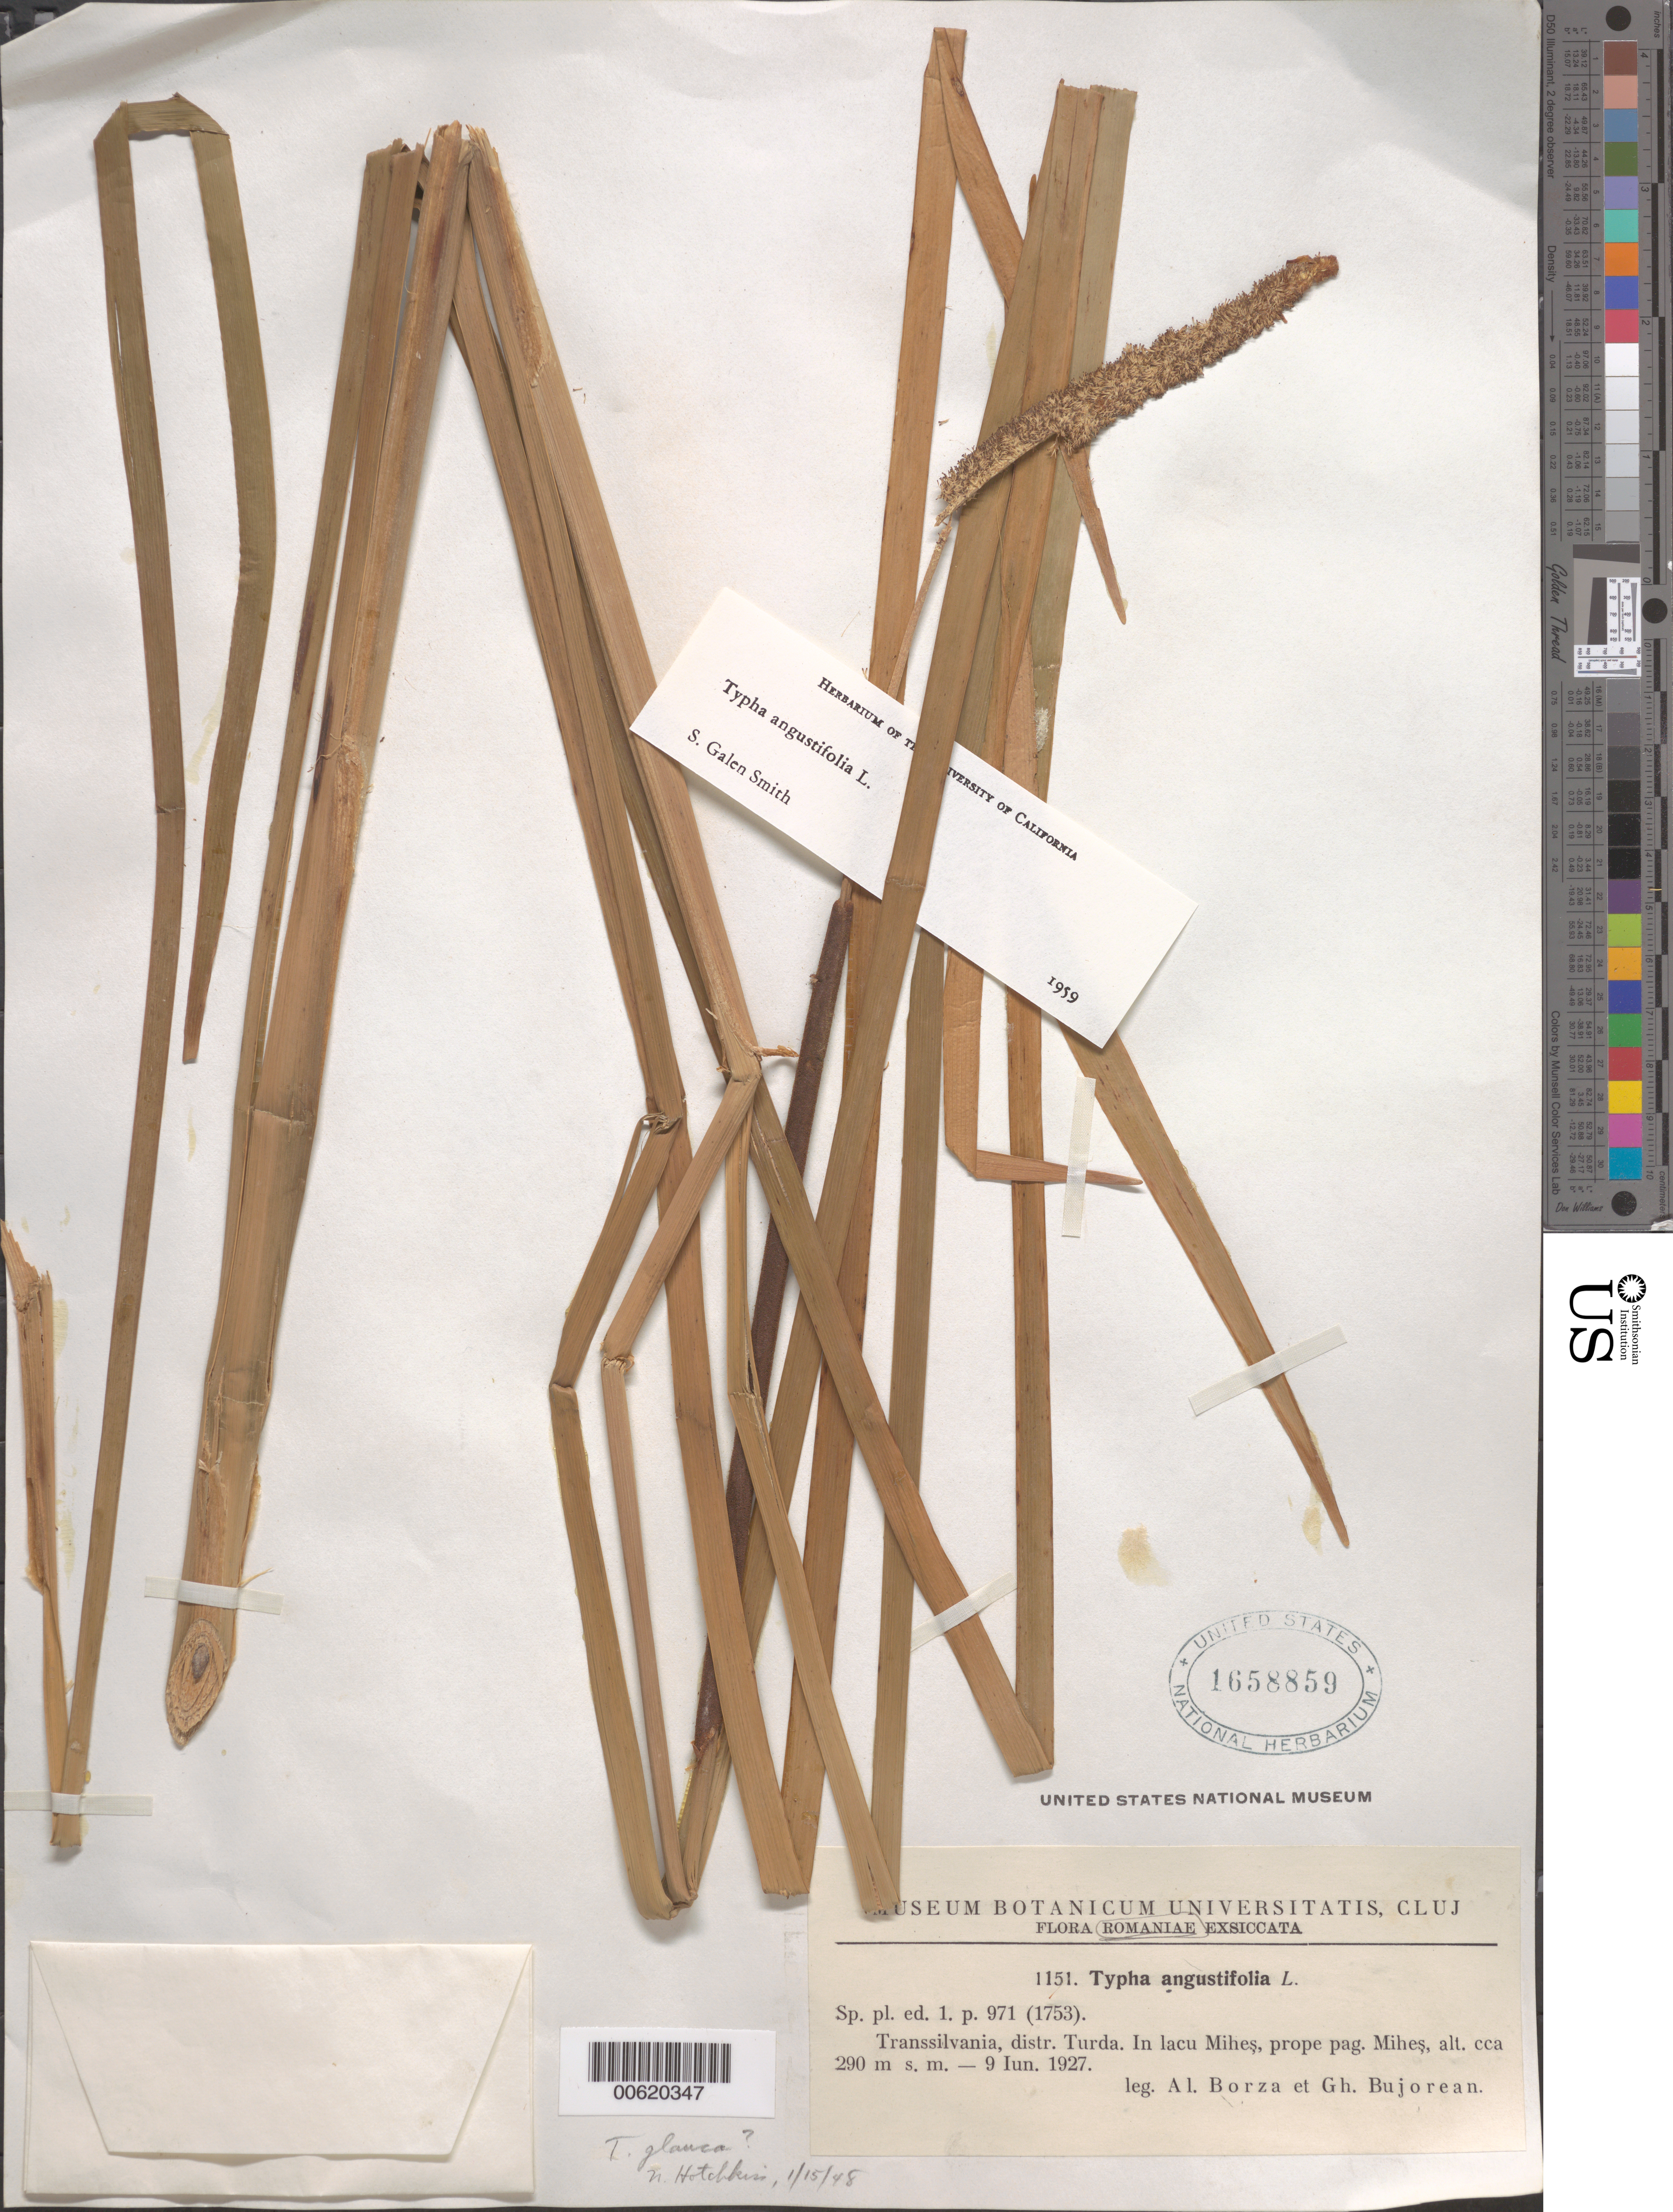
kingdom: Plantae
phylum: Tracheophyta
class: Liliopsida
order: Poales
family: Typhaceae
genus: Typha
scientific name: Typha angustifolia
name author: L.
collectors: A. Borza & G. Bujorean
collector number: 1151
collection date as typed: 09 Jun 1927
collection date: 1927-06-09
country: Romania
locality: Transilvania, Tirda Dist.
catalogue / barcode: US 1658859